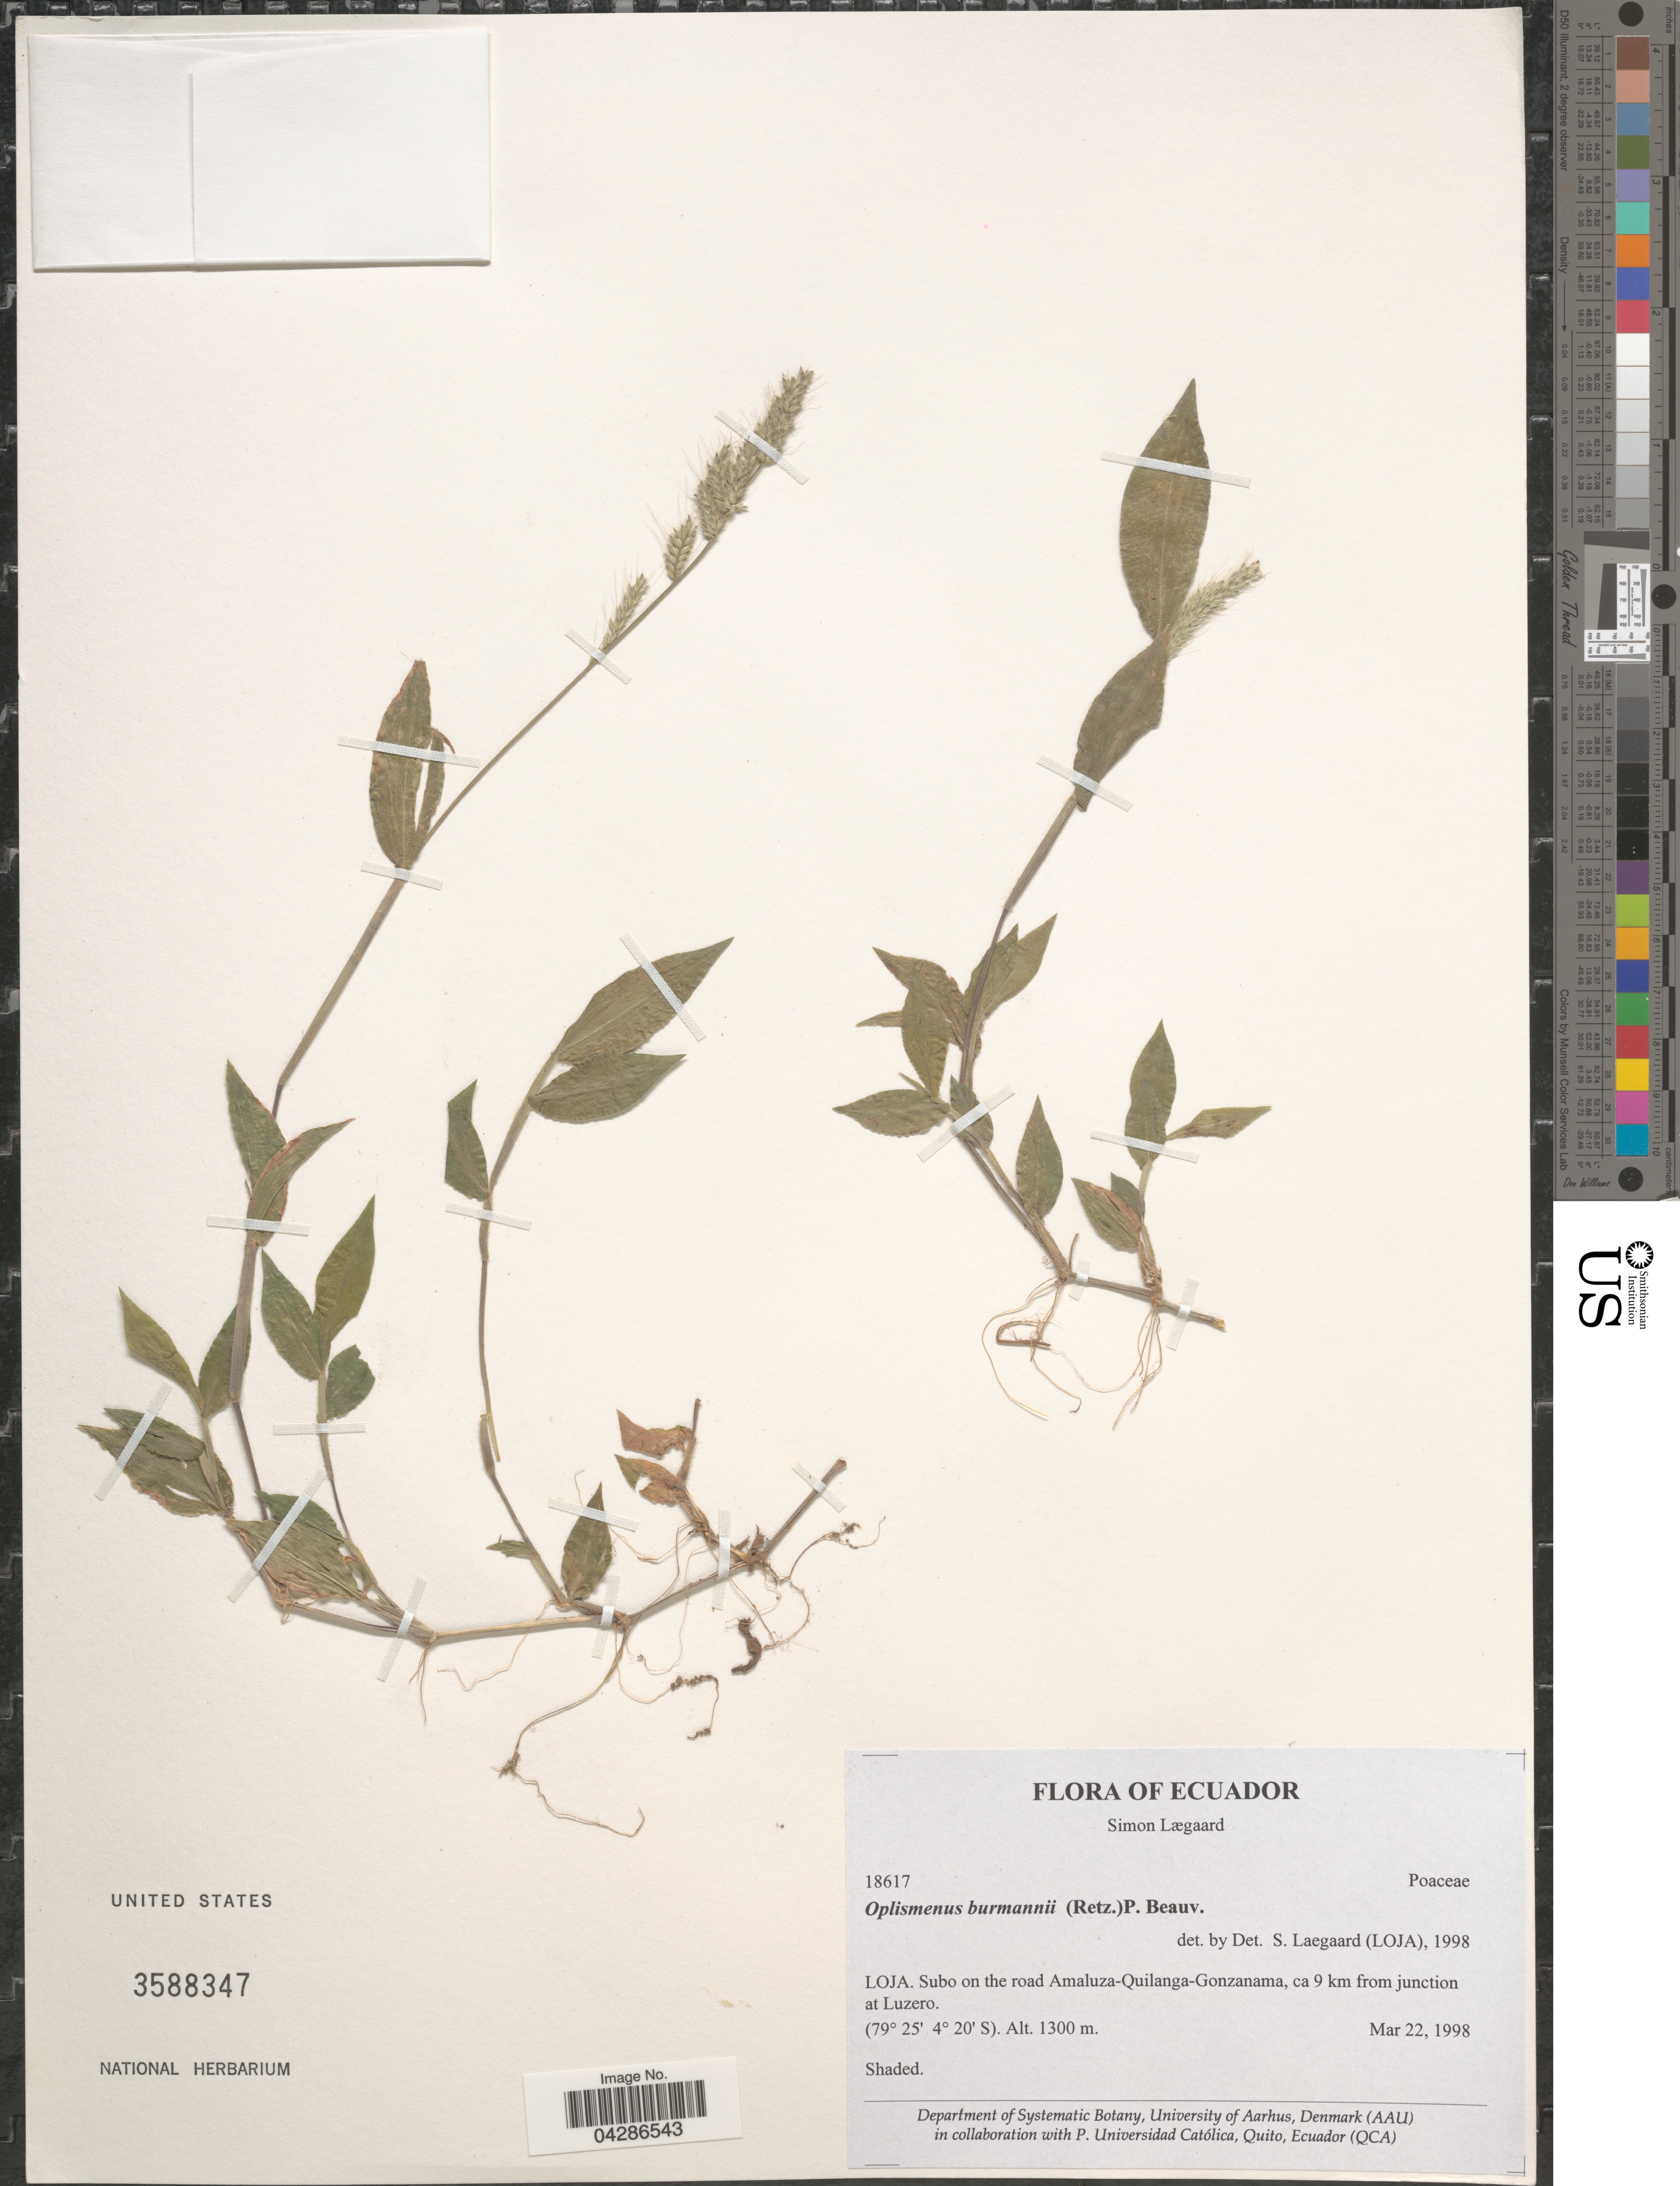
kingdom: Plantae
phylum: Tracheophyta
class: Liliopsida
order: Poales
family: Poaceae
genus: Oplismenus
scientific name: Oplismenus burmannii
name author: (Retz.) P. Beauv.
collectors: S. Lægaard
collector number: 18617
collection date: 1998-03-22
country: Ecuador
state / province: Loja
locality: Subo on the road Amaluza-Quilanga-Gonzanama, ca 9 km from junction at Luzero.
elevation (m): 1300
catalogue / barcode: US 3588347